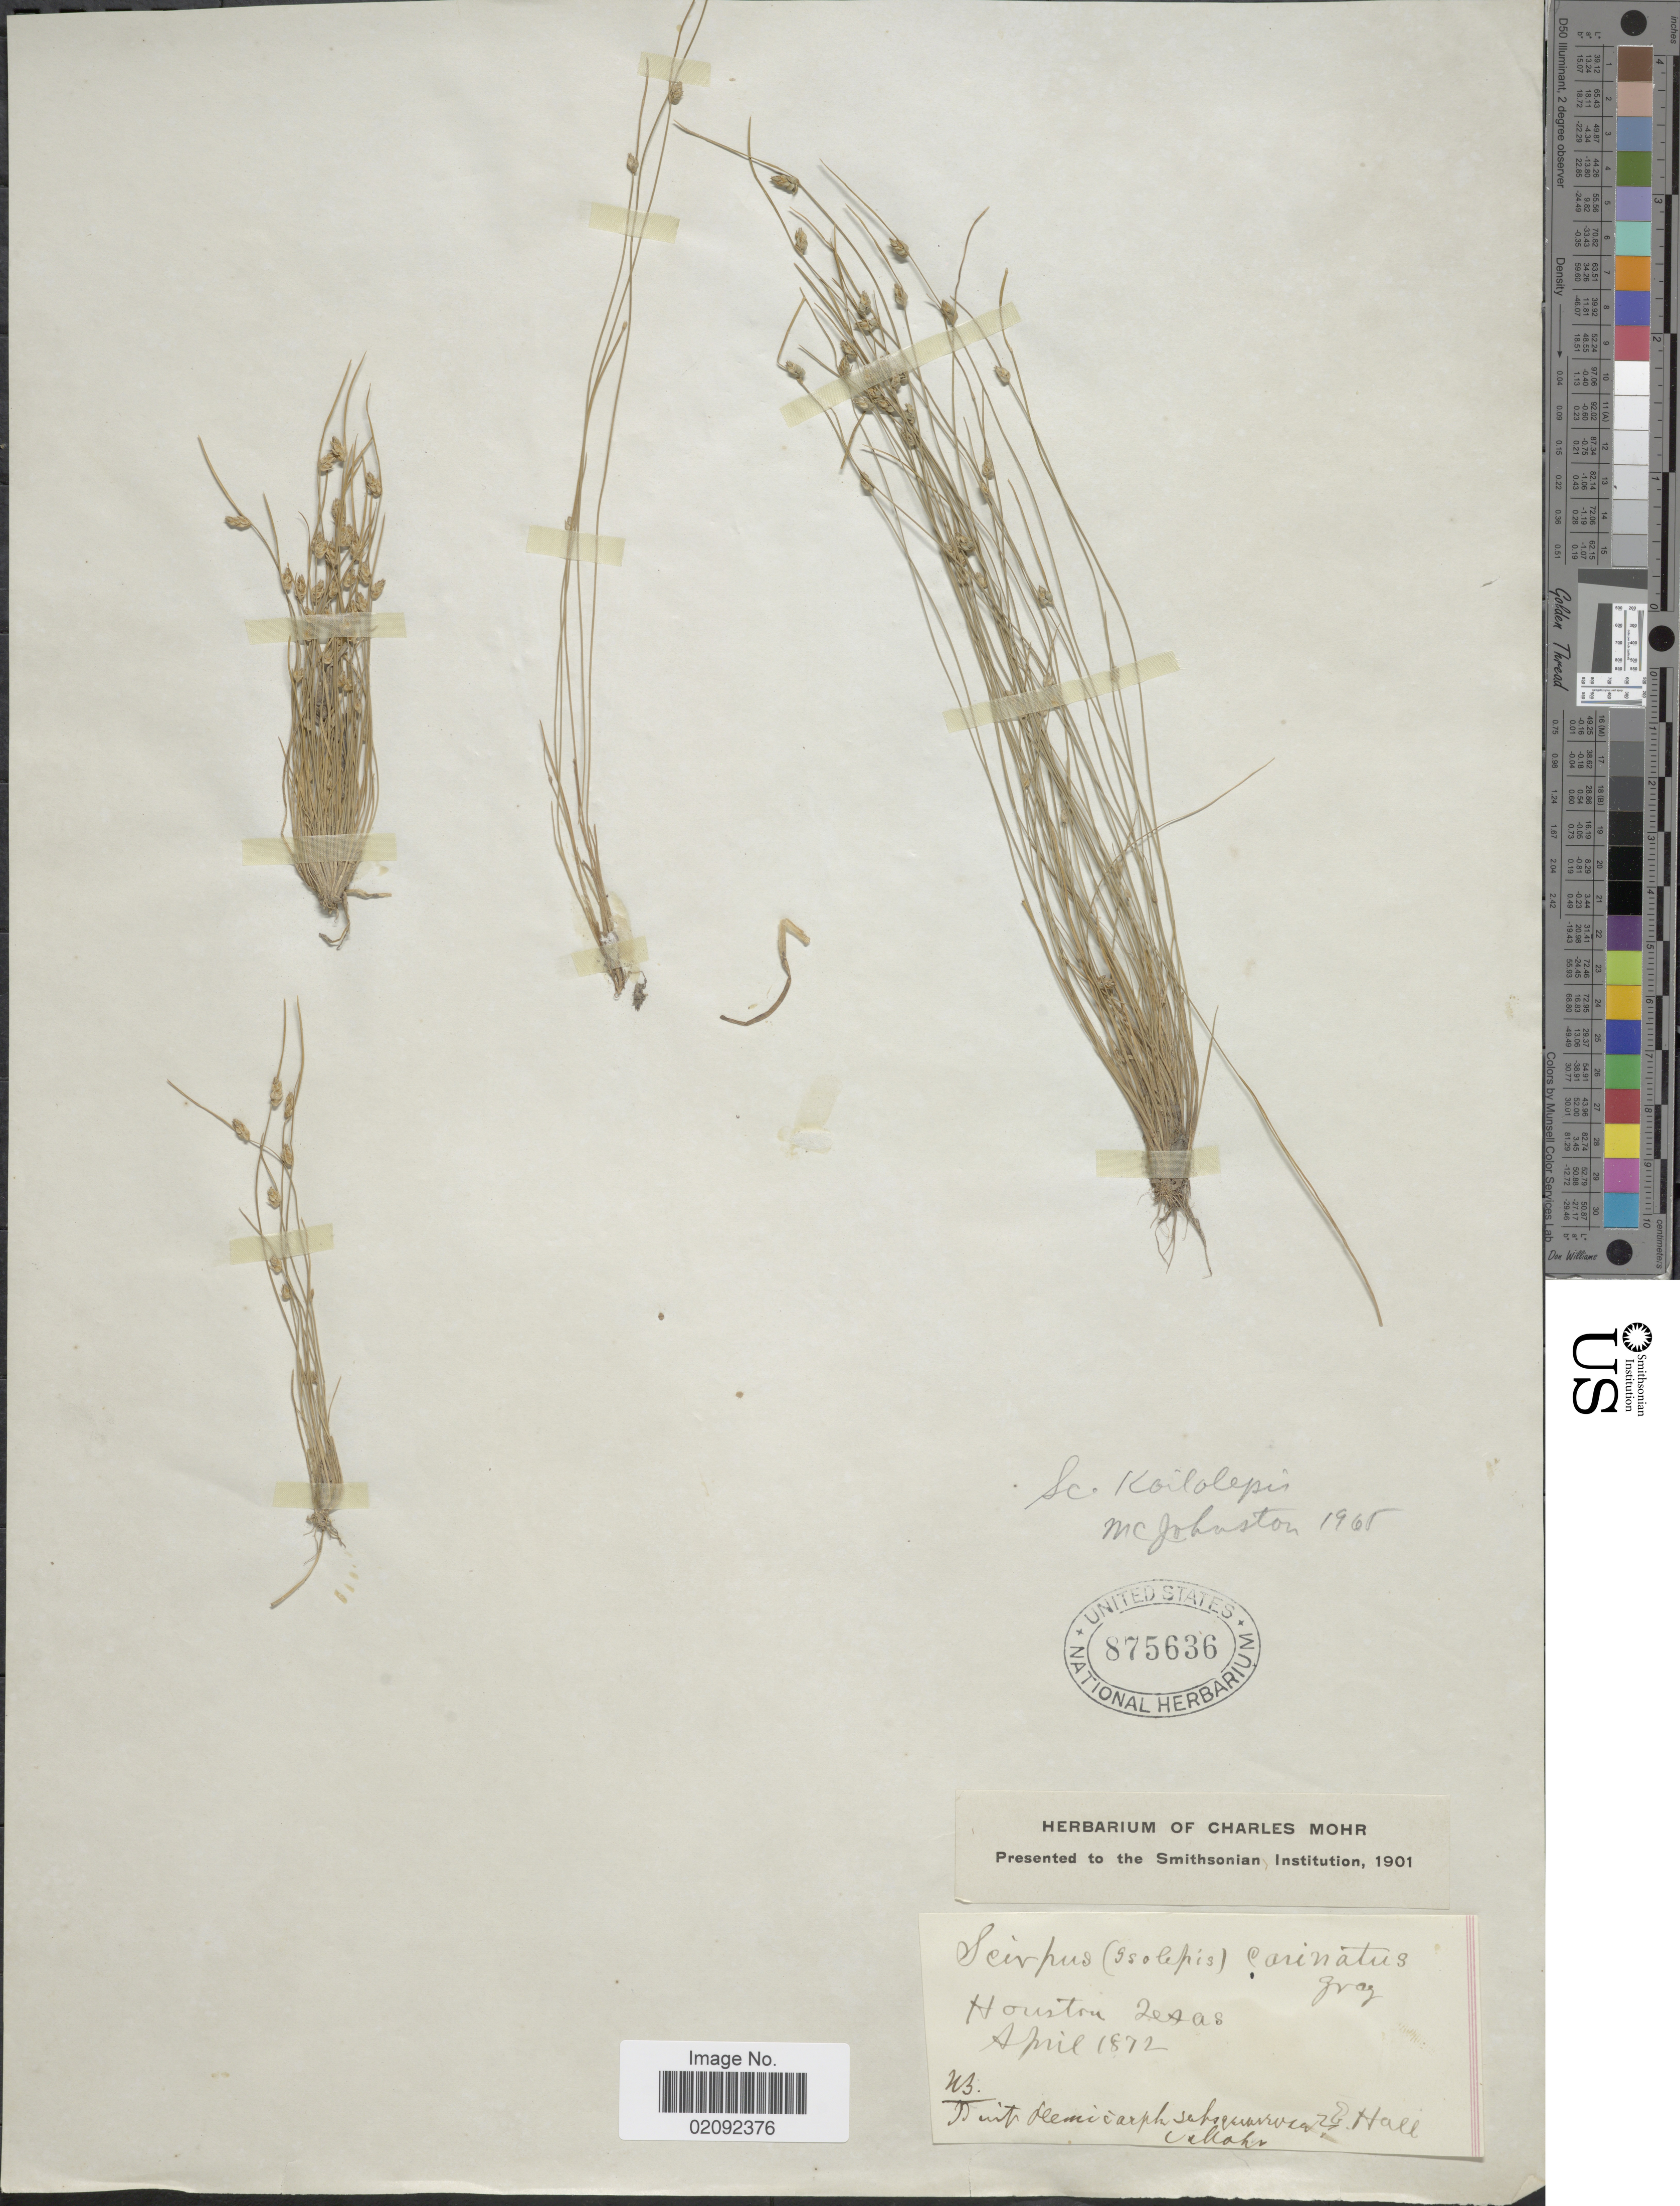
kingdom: Plantae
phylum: Tracheophyta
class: Liliopsida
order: Poales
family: Cyperaceae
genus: Isolepis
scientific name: Isolepis carinata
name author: Hook. & Arn. ex Torr.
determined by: Strong, M. T., (US), Smithsonian Institution - National Museum of Natural History (UNITED STATES)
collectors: C. T. Mohr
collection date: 1872-04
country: United States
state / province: Texas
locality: Houston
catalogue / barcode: US 875636